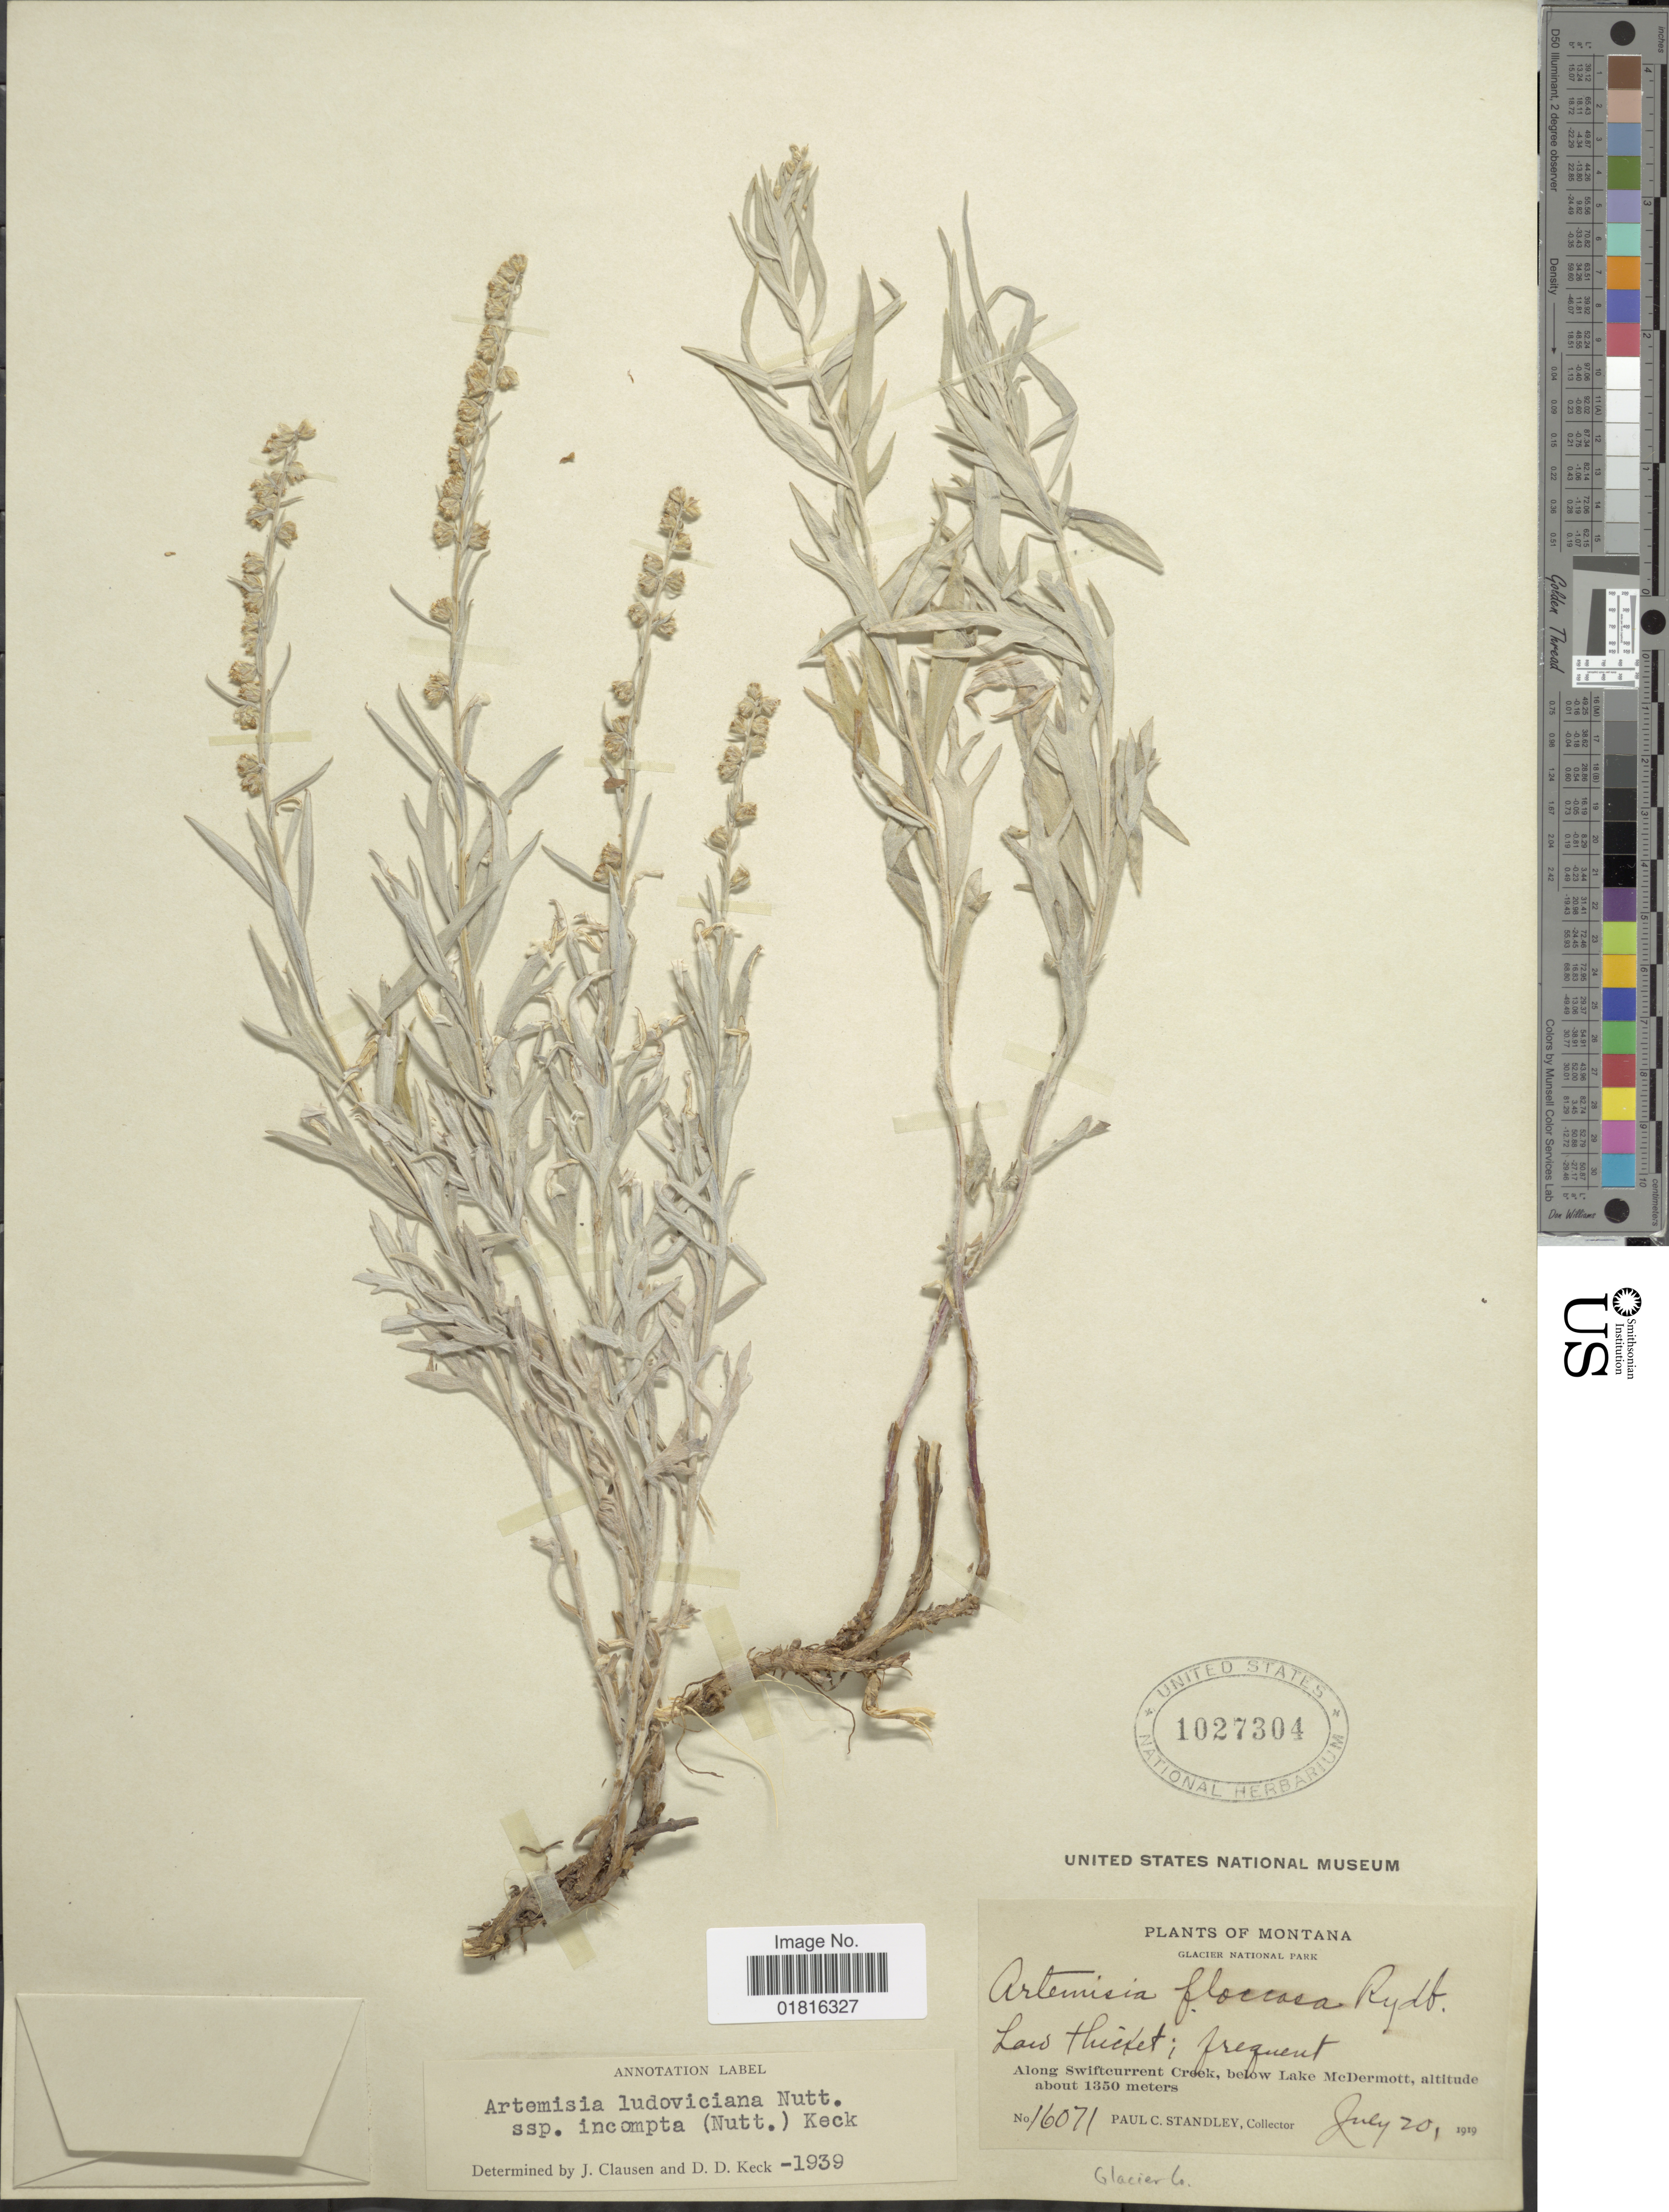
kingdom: Plantae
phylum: Tracheophyta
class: Magnoliopsida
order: Asterales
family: Asteraceae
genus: Artemisia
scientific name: Artemisia ludoviciana subsp. incompta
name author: (Nutt.) D.D. Keck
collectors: P. C. Standley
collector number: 16071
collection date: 1919-07-20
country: United States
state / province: Montana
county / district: Glacier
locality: Glacier National Park, along Swiiftcurrent Creek, below Lake McDermott.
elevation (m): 1350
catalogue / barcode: US 1027304